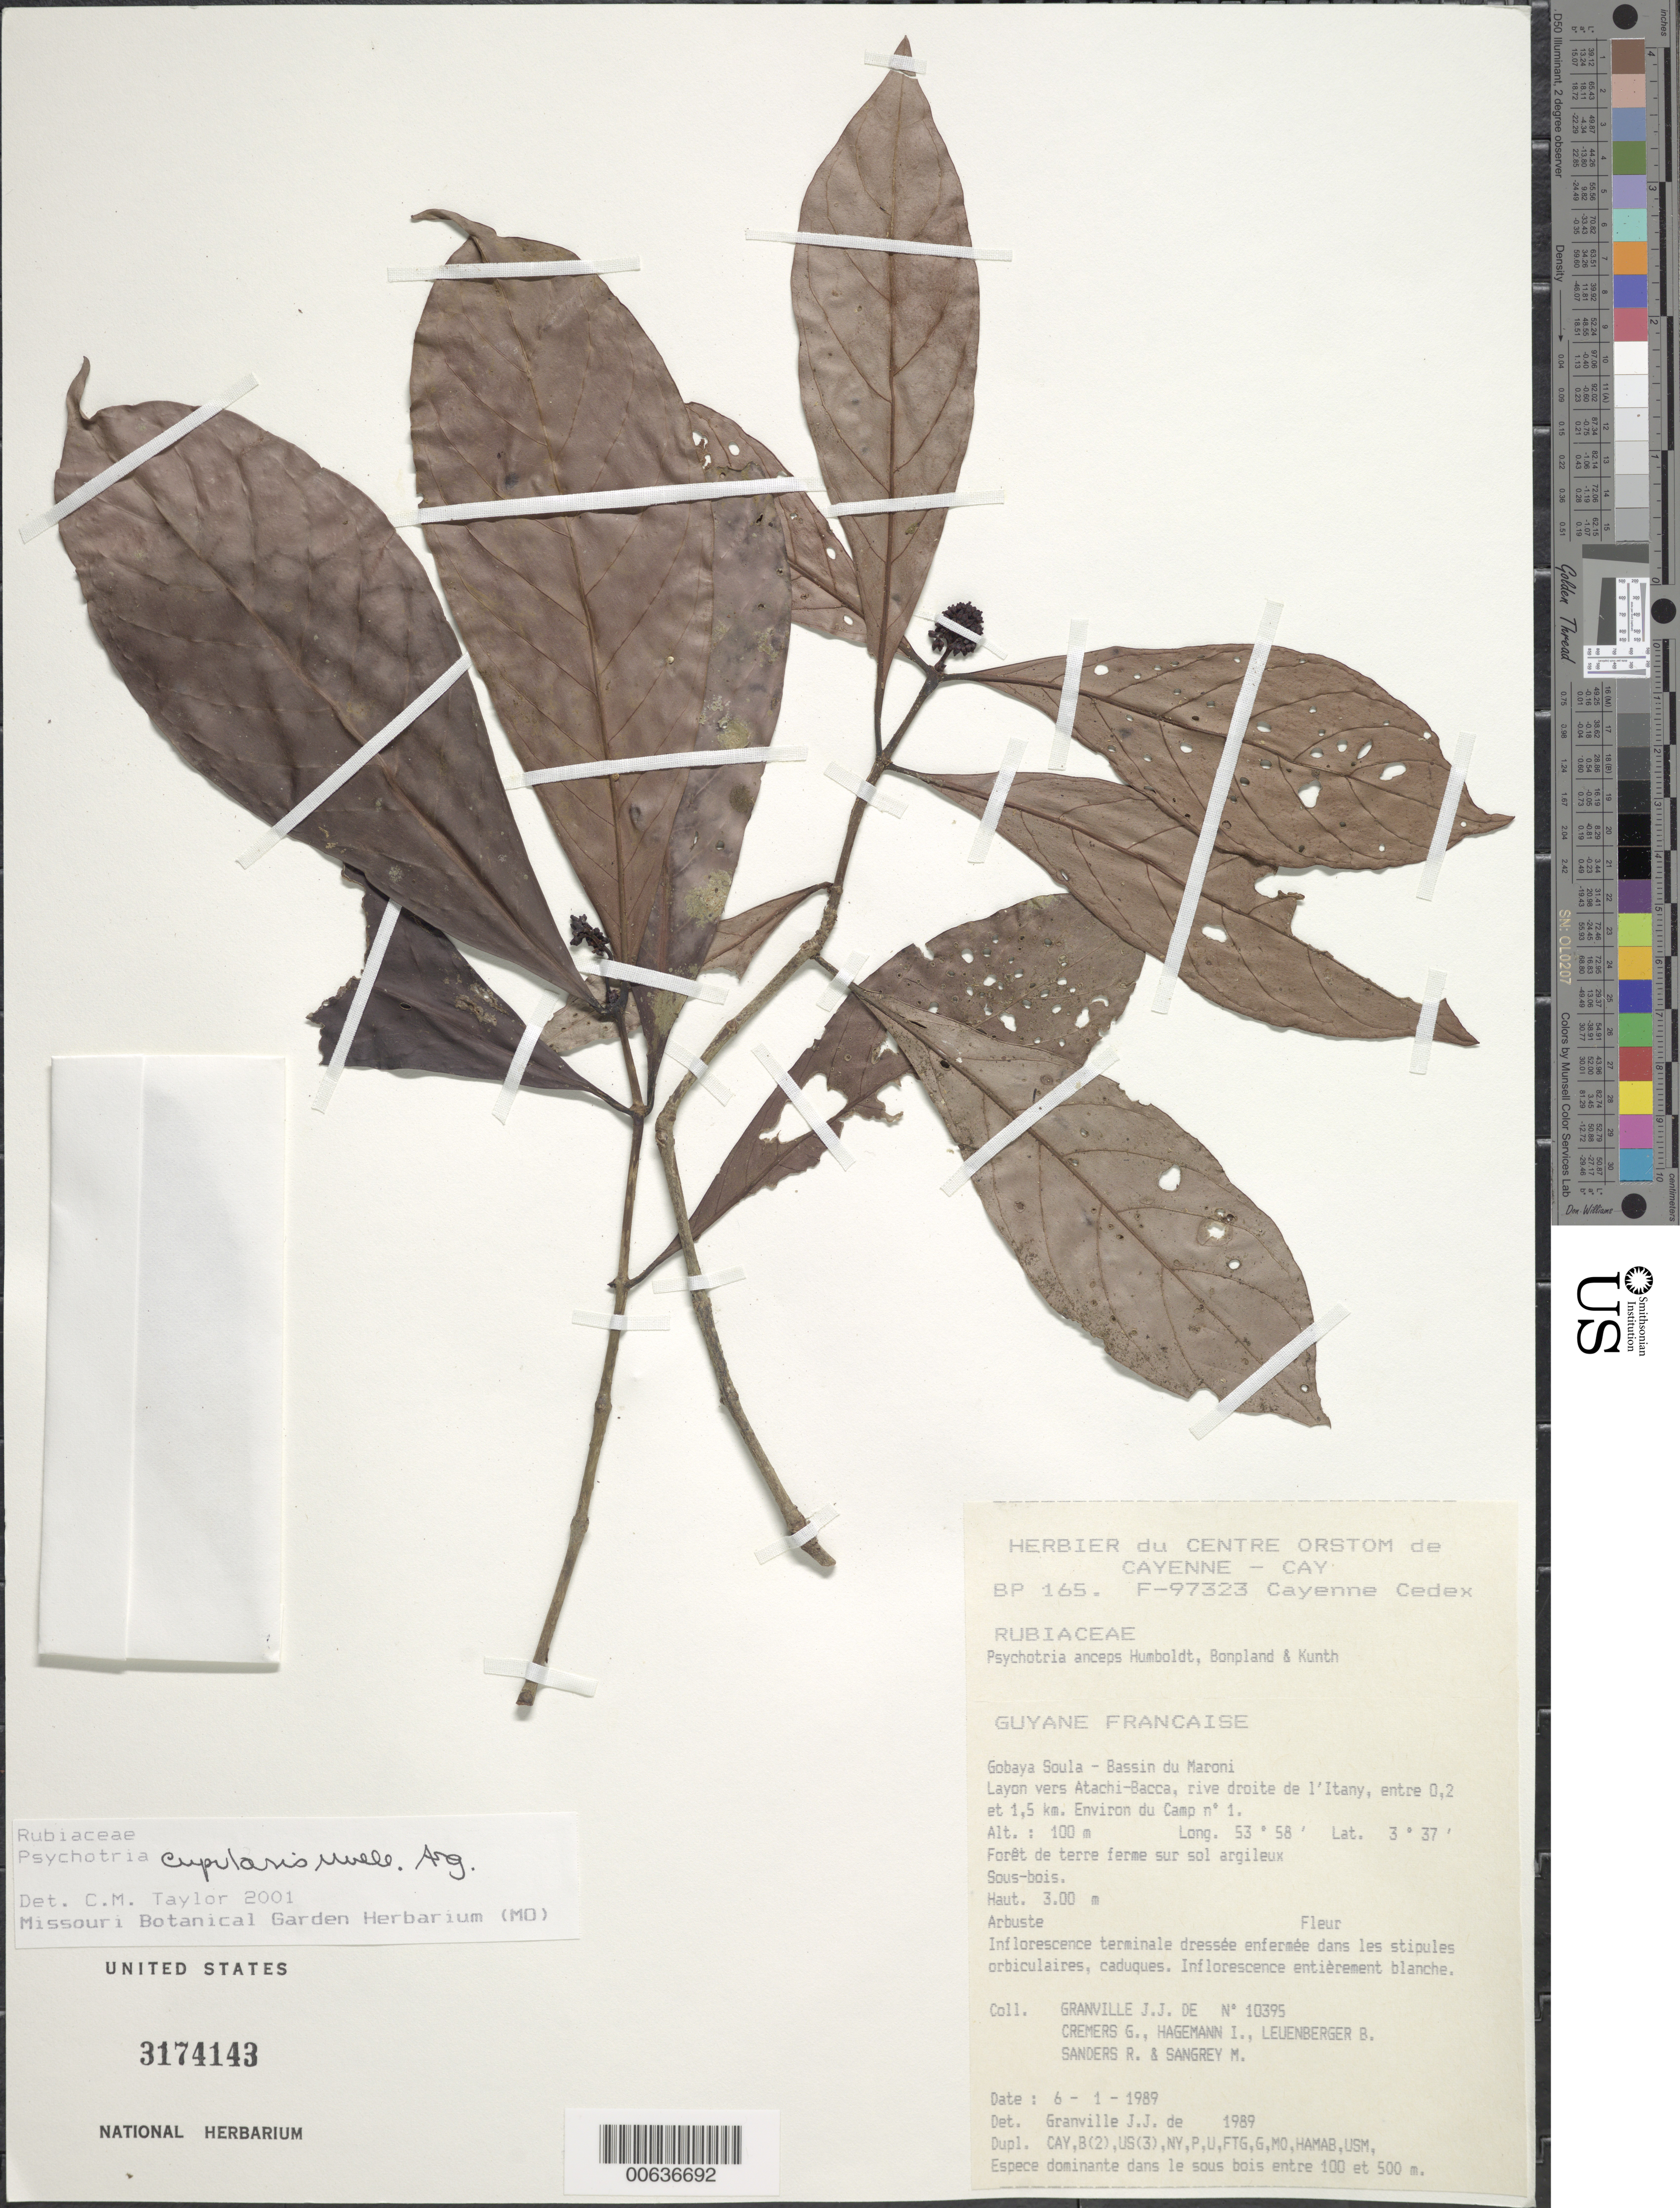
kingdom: Plantae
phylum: Tracheophyta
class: Magnoliopsida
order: Gentianales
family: Rubiaceae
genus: Psychotria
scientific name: Psychotria cupularis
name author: (Müll. Arg.) Standl.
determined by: Taylor, Charlotte M.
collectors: J.-J. de Granville, G. Cremers, J. Hagemann, B. E. Leuenberger & M. S. Sangrey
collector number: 10395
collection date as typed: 6-Jan-89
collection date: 1989-01-06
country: French Guiana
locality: Gobaya Soula, Bassin du Maroni, layon vers Monts Atachi-Bacca, rive droite de l'Itany, entre 0.2 et 1.5 km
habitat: Forest on terra ferma, clay soil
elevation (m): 100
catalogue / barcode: US 3174143